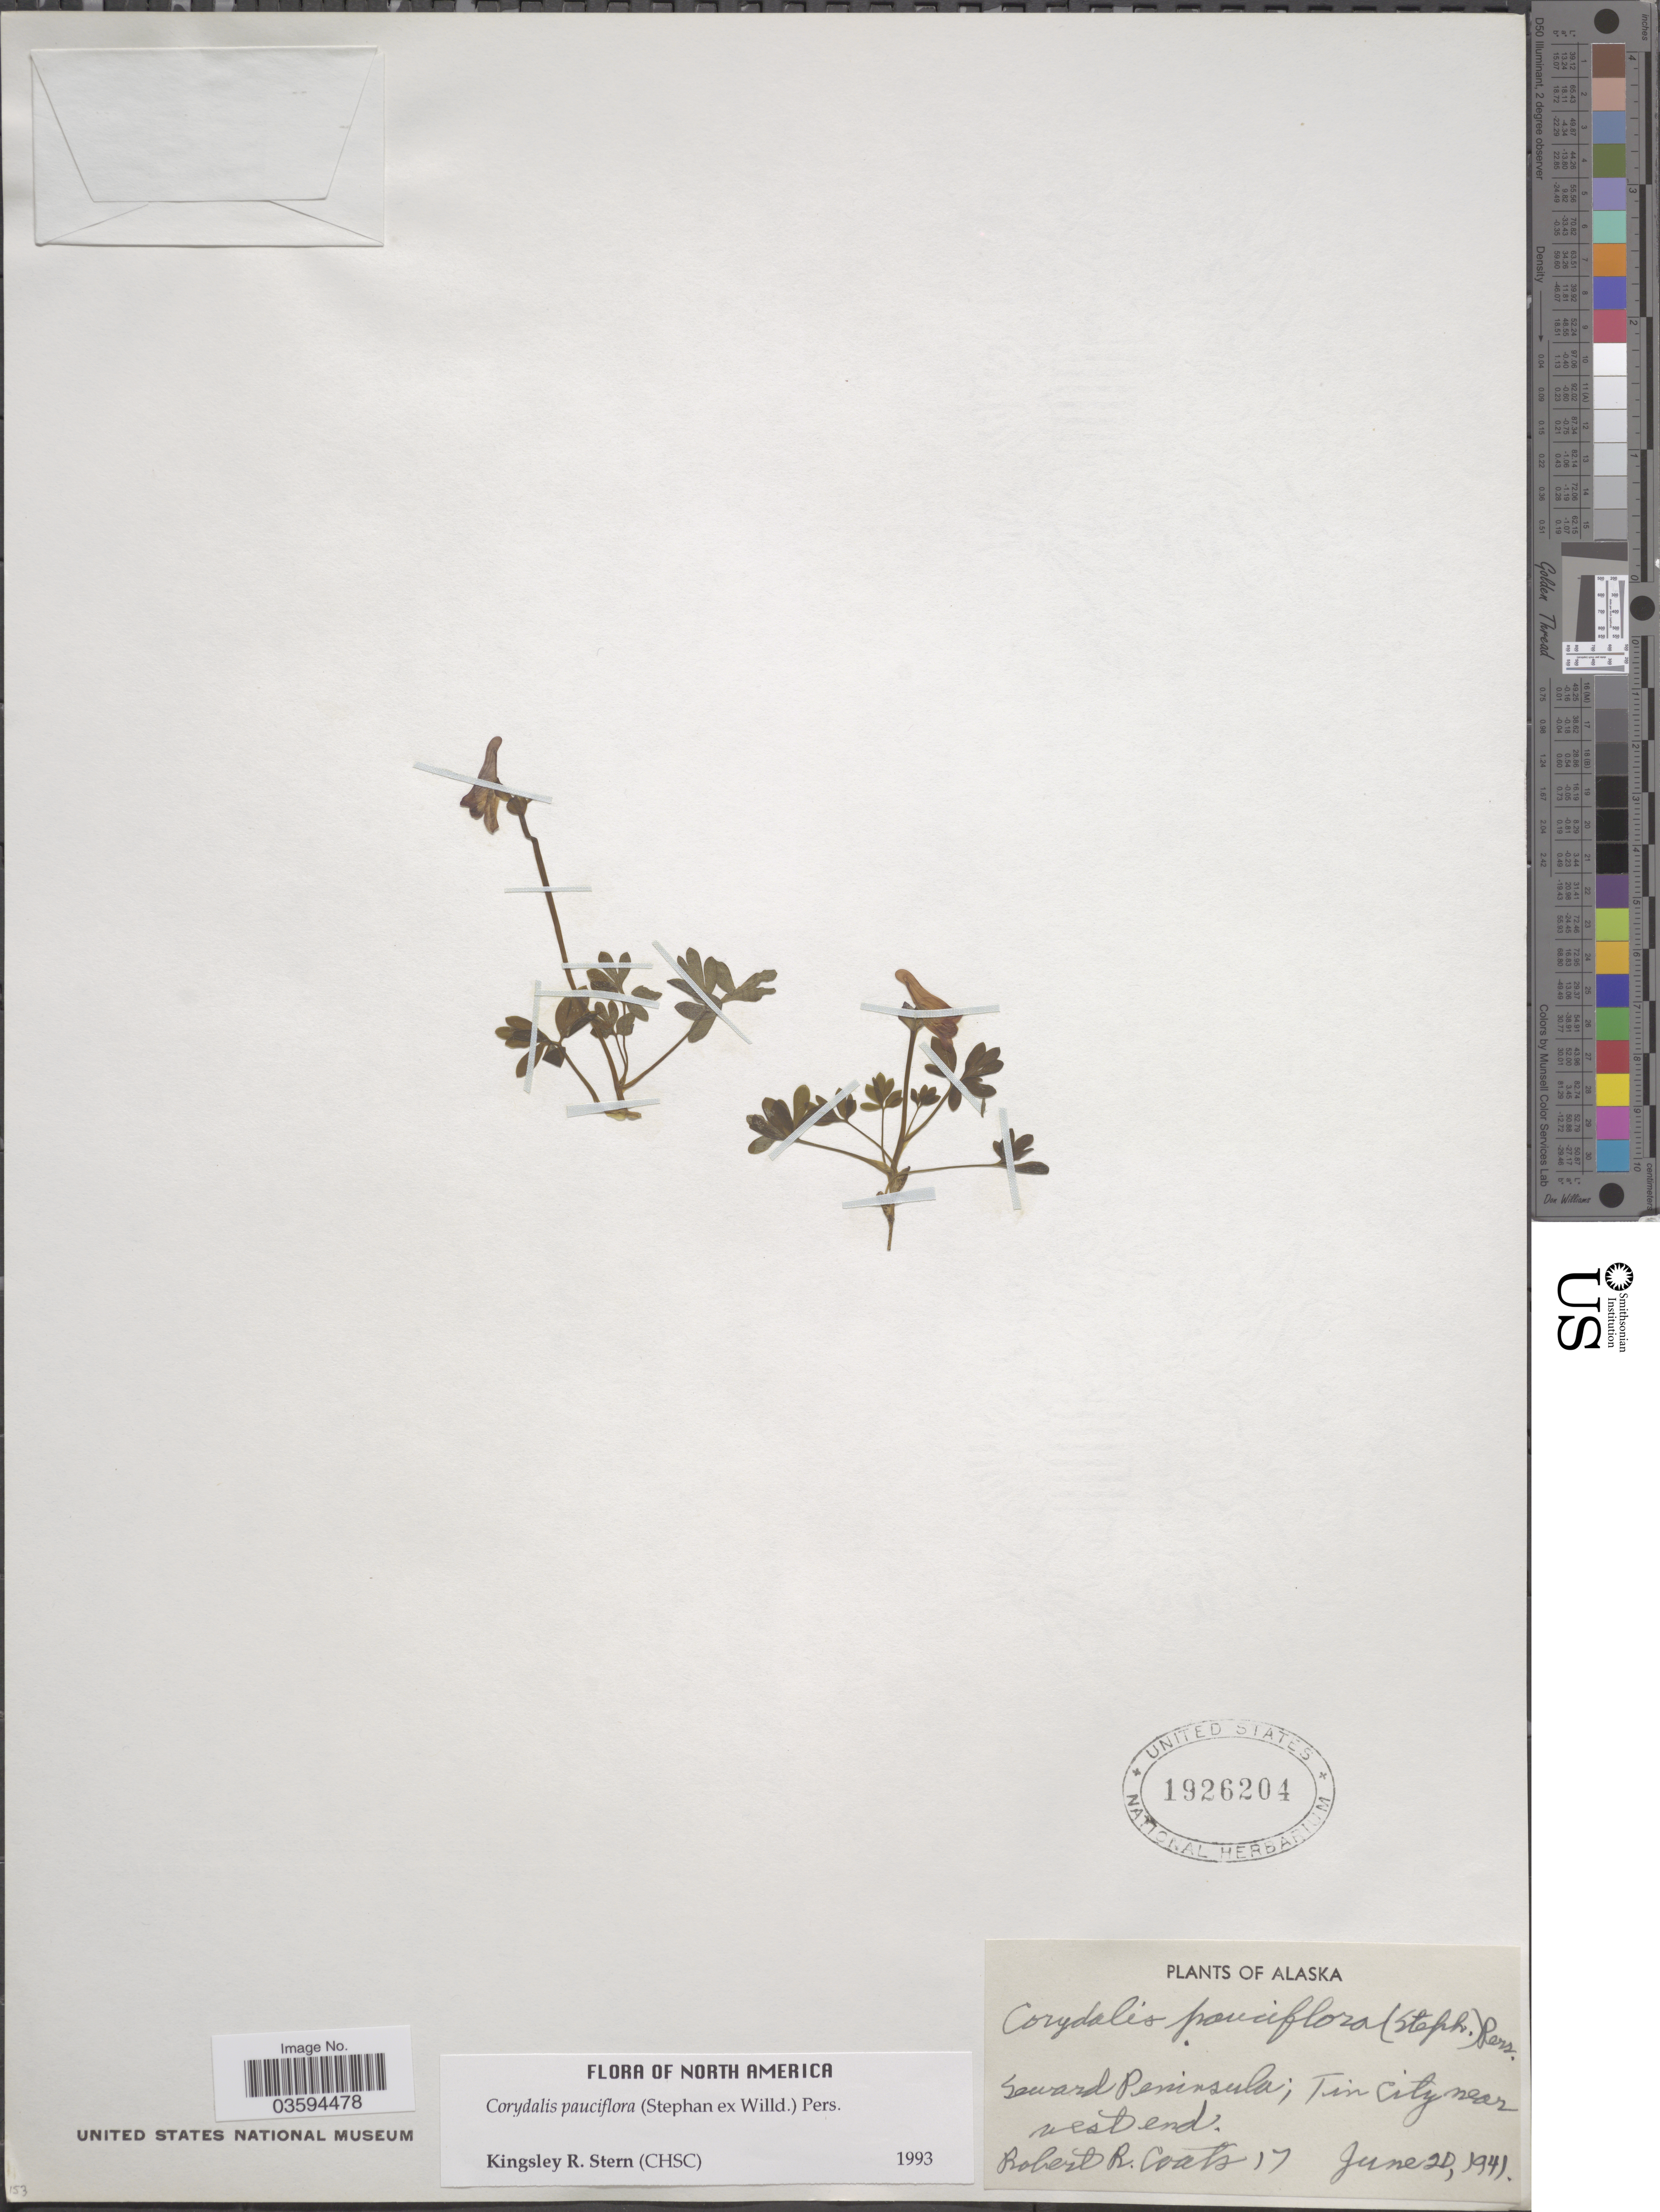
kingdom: Plantae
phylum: Tracheophyta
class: Magnoliopsida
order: Ranunculales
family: Papaveraceae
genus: Corydalis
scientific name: Corydalis pauciflora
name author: (Stephan) Pers.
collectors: R. Coats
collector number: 17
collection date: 1941-06-20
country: United States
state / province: Alaska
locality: Seward Peninsula; Tin City near west end.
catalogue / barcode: US 1926204